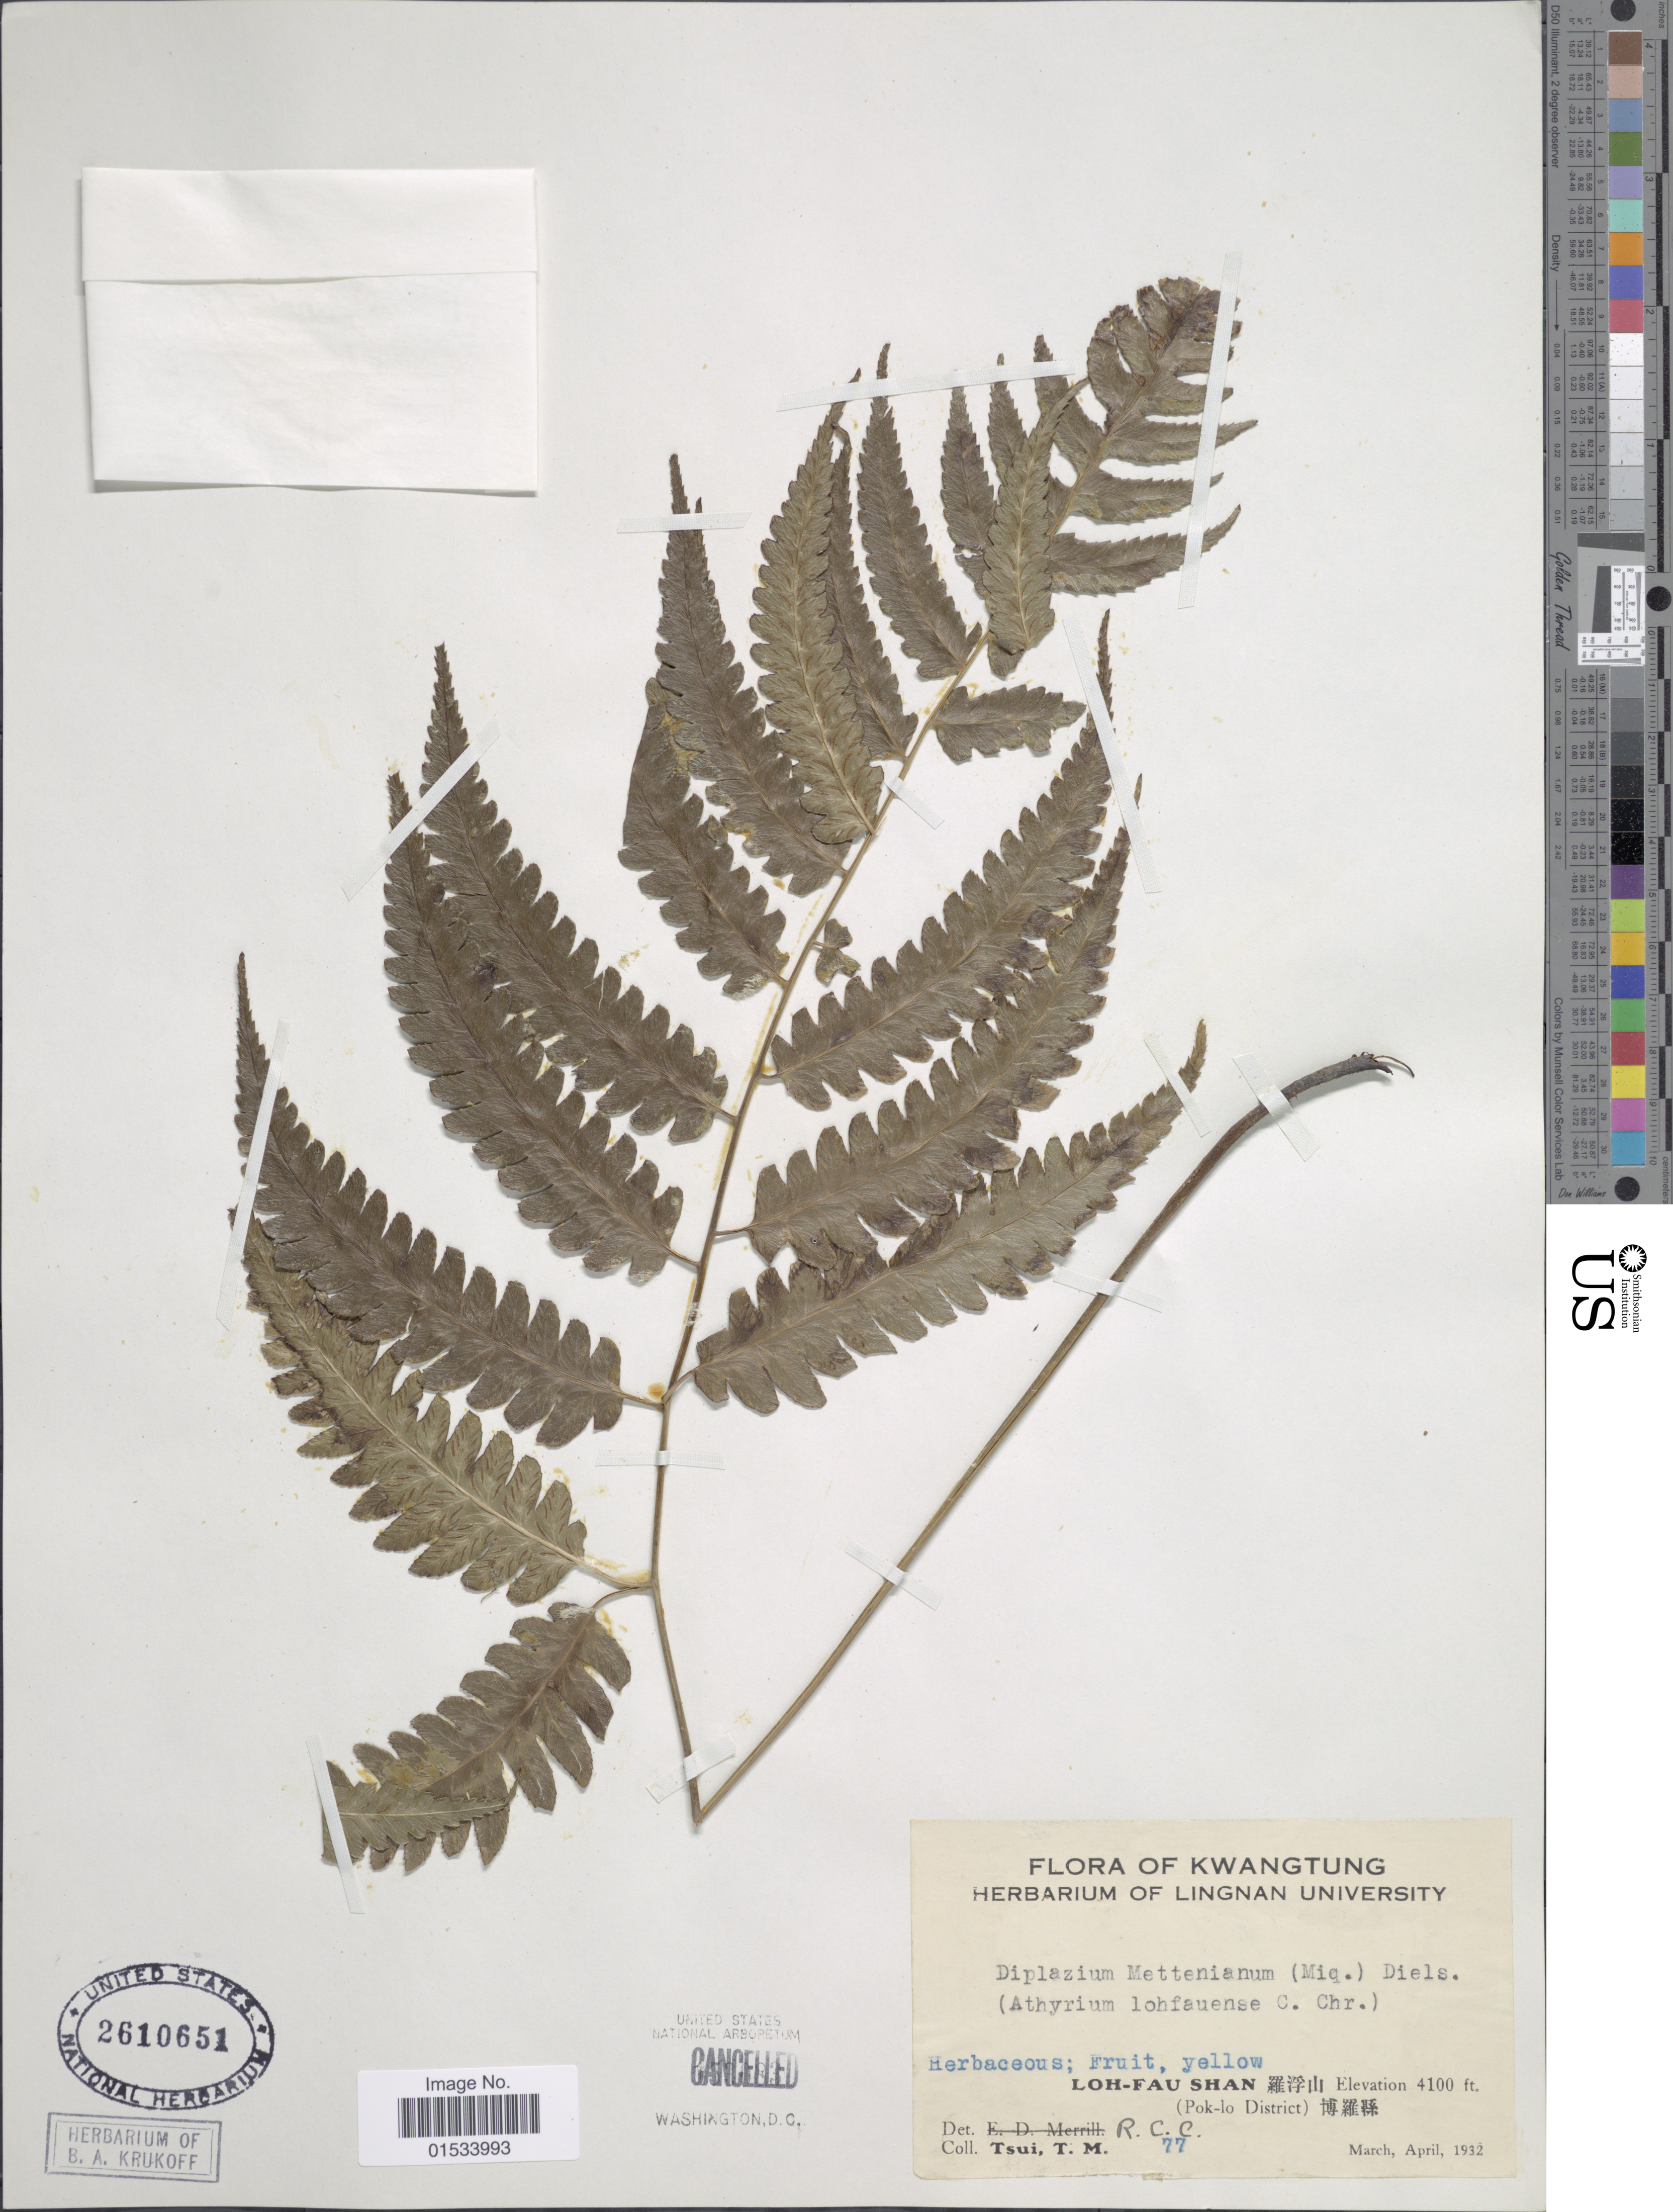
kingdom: Plantae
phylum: Tracheophyta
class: Polypodiopsida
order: Polypodiales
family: Athyriaceae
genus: Diplazium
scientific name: Diplazium mettenianum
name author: (Miq.) C. Chr.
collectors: T. Tsui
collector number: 77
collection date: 1932-03/1932-04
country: China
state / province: Guangdong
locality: Kwangtung, Loh-Fau Shan, Pok-lo District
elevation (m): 1250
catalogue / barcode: US 2610651